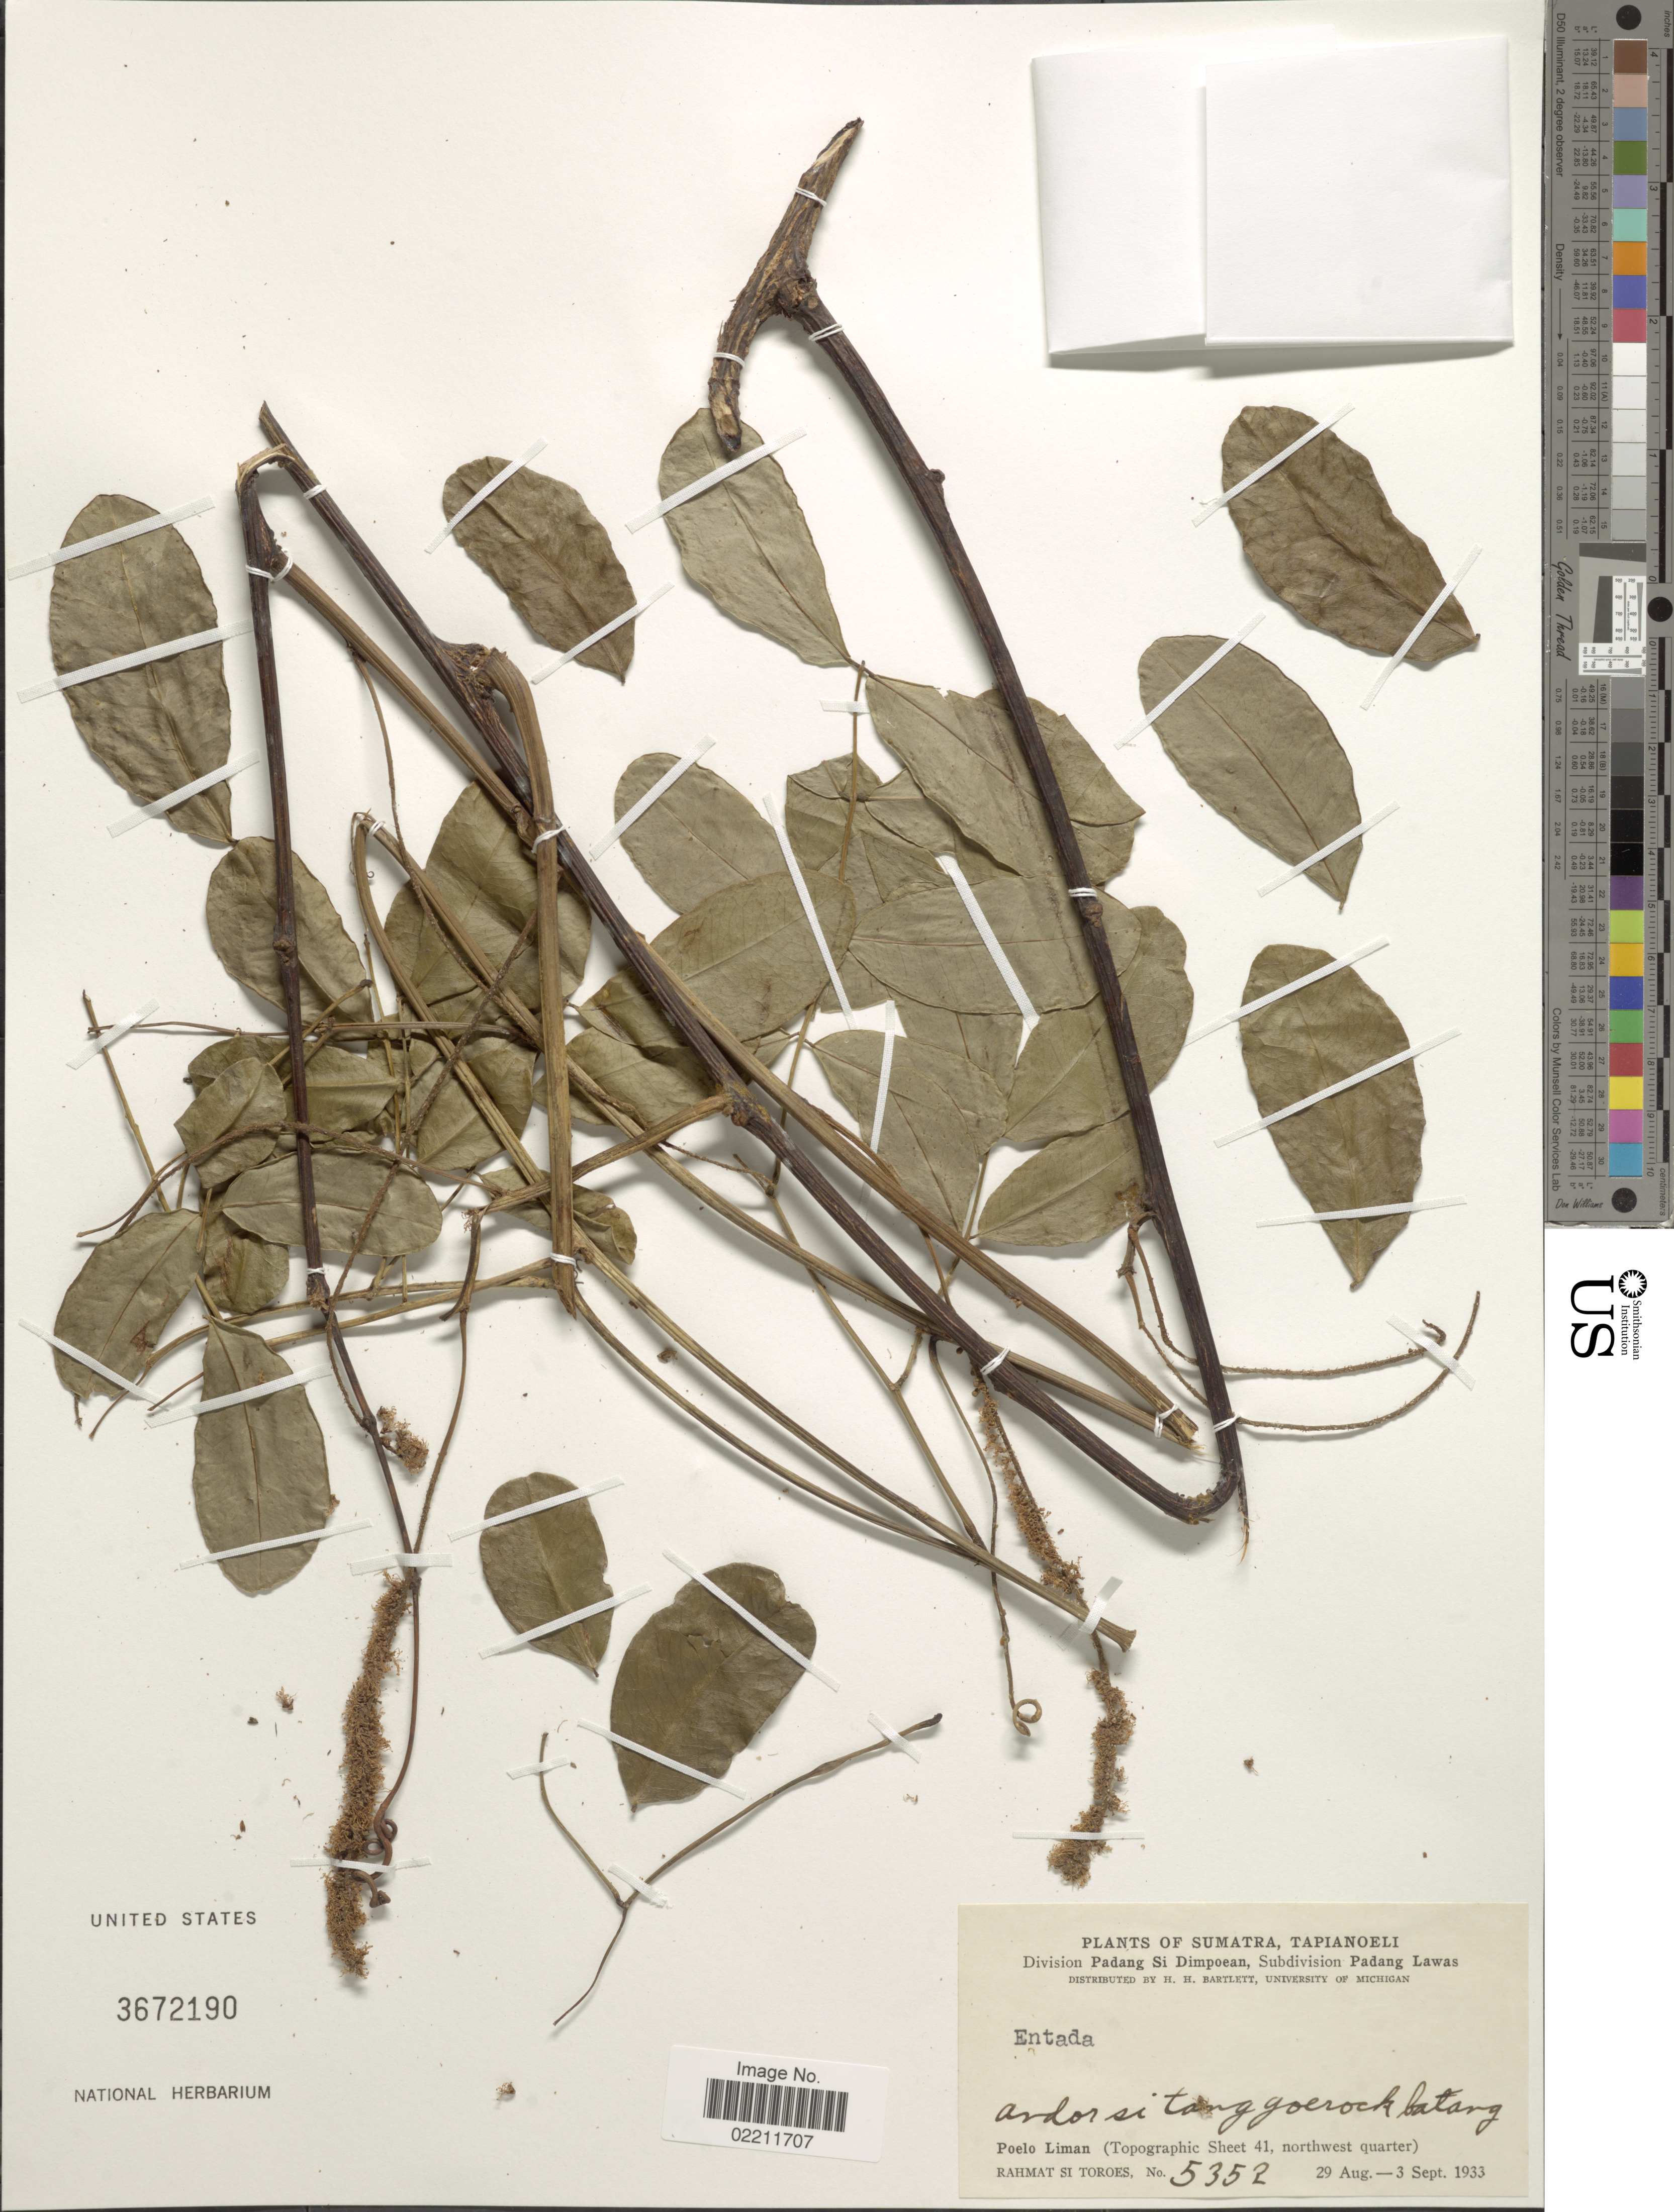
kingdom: Plantae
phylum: Tracheophyta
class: Magnoliopsida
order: Fabales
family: Fabaceae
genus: Entada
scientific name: Entada sp.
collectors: Rahmat Si Boeea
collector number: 5352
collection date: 1933-08-29/1933-09-09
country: Indonesia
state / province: Sumatra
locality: Division Si Simpoean, Subdiviosn Padang Lawas. Poelo Liman. (Topographic Sheet 41, northwest quarter).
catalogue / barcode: US 3672190